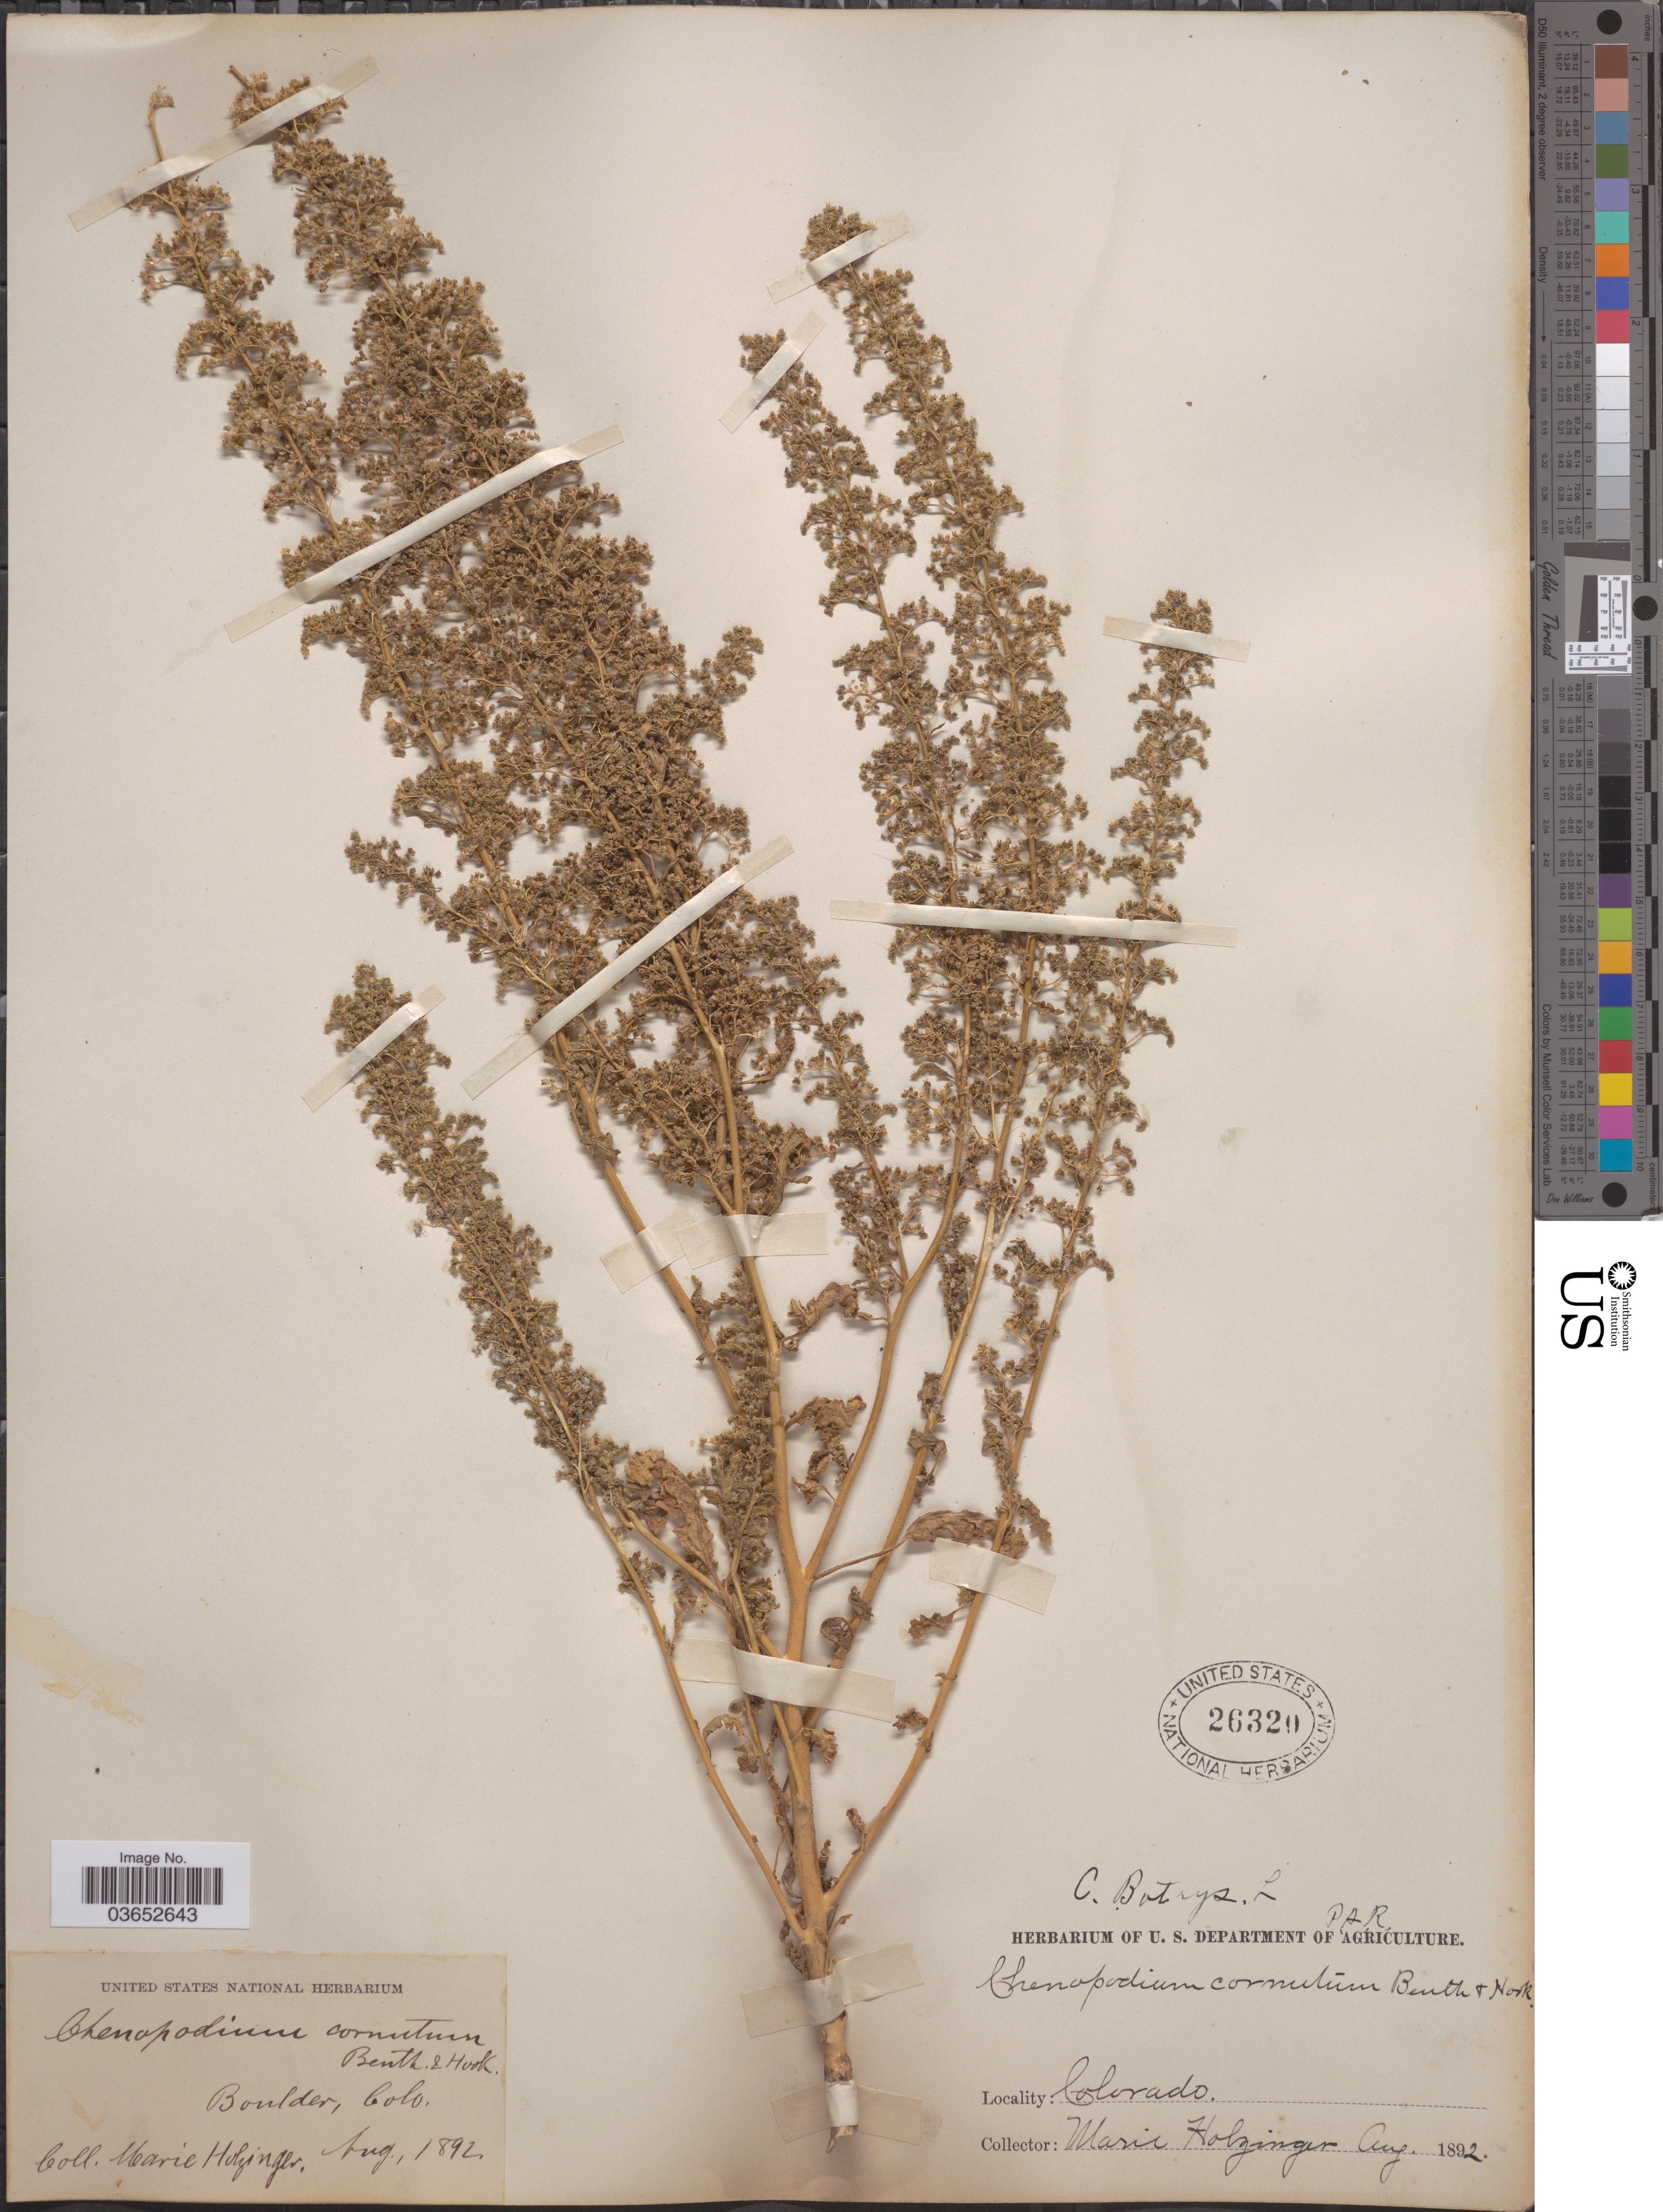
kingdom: Plantae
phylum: Tracheophyta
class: Magnoliopsida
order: Caryophyllales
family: Amaranthaceae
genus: Chenopodium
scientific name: Chenopodium botrys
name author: L.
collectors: M. Holzinger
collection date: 1892-08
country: United States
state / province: Colorado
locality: Boulder.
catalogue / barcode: US 26320